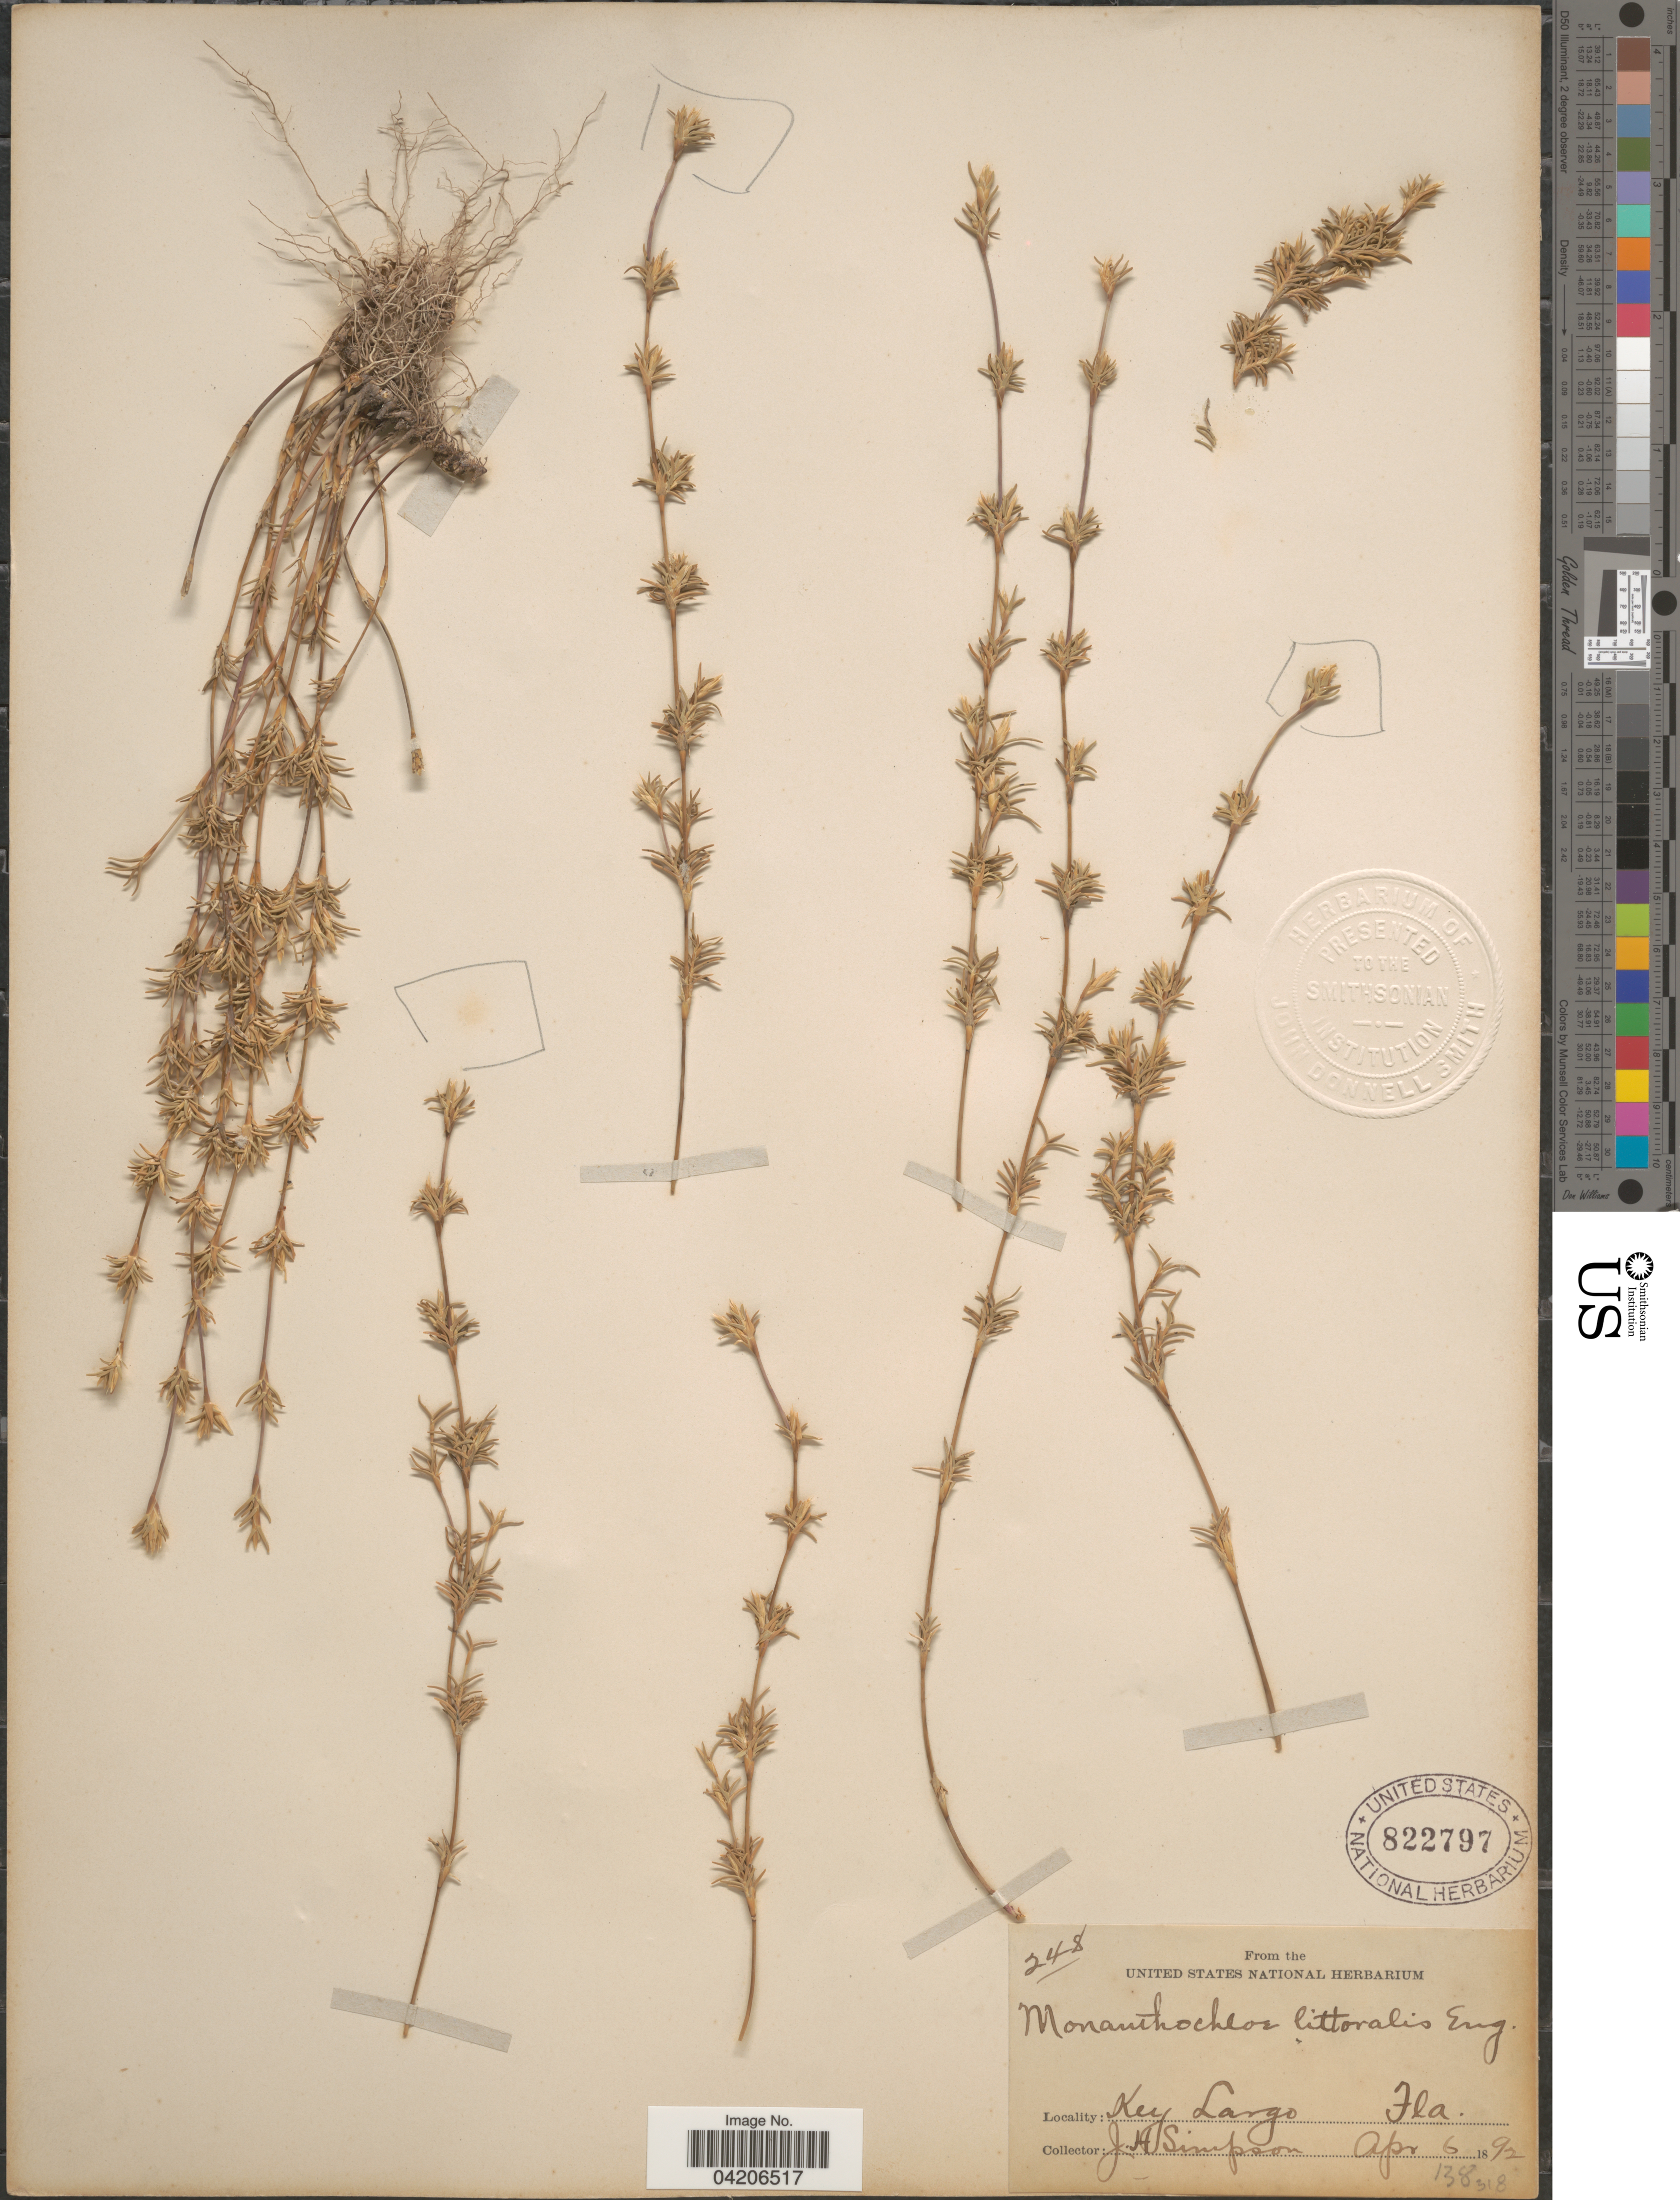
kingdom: Plantae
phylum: Tracheophyta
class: Liliopsida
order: Poales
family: Poaceae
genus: Distichlis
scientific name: Distichlis littoralis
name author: (Engelm.) H.L. Bell & Columbus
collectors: J. H. Simpson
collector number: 248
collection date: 1892-04-06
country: United States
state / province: Florida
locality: Key Largo.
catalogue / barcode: US 822797